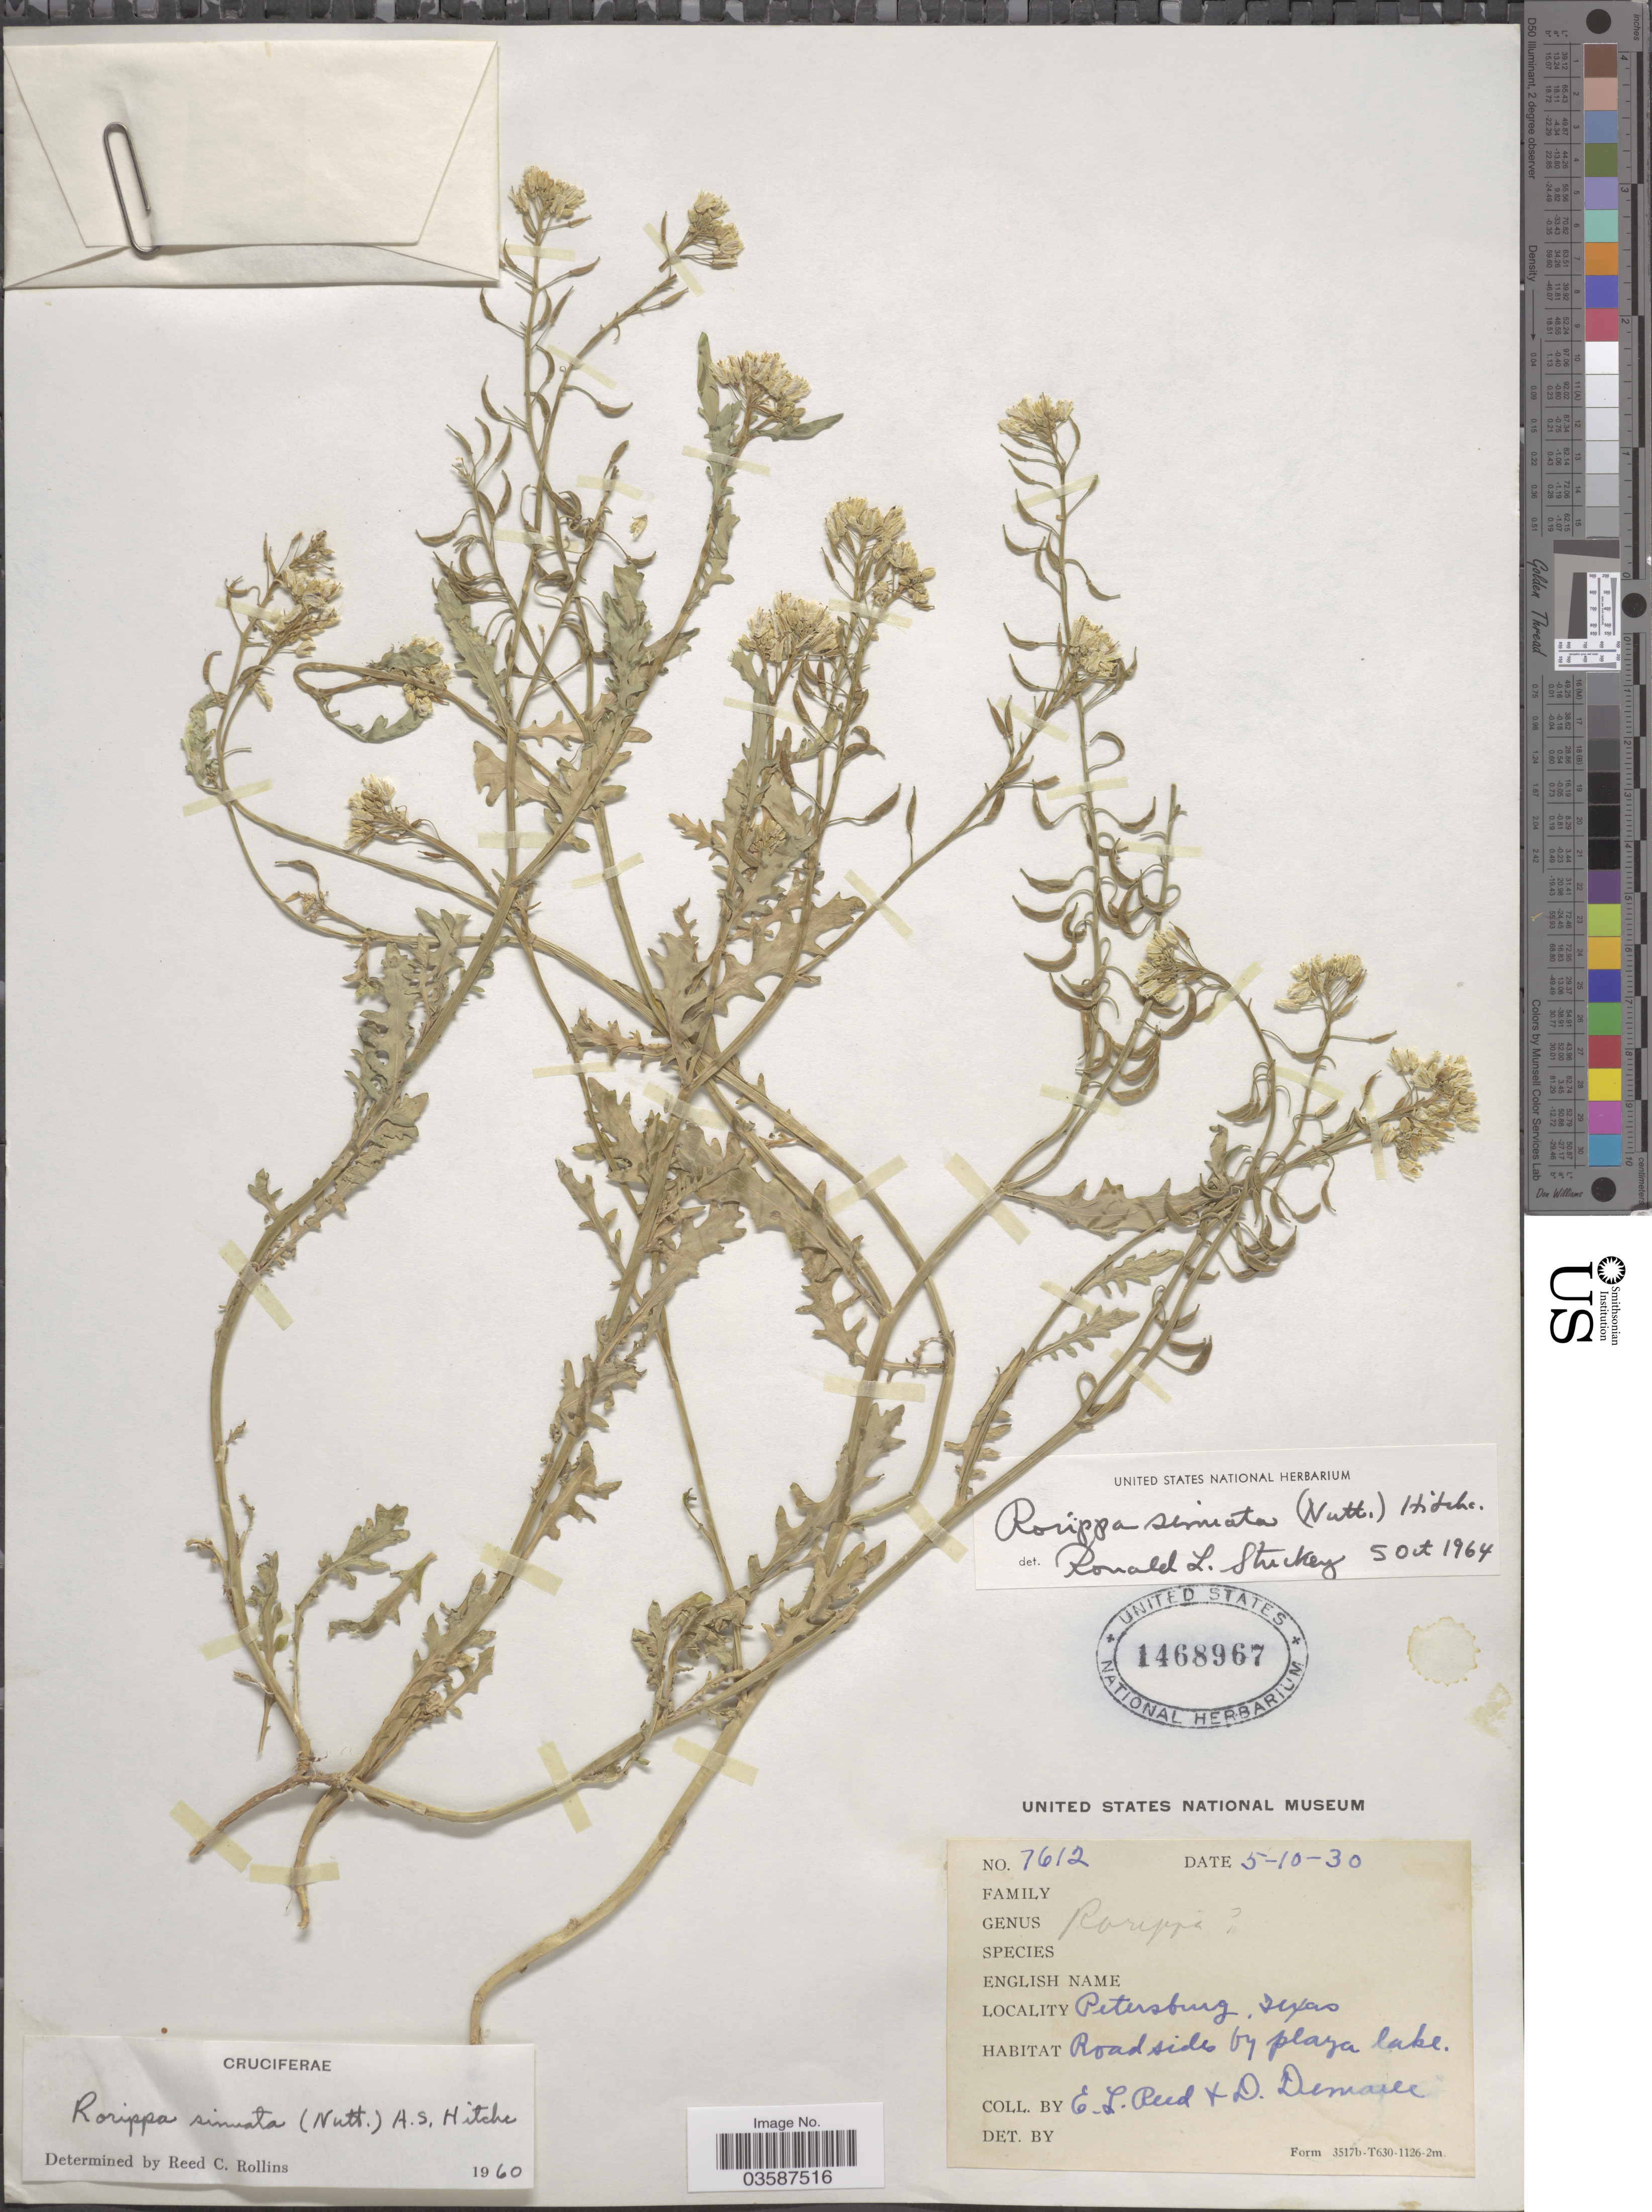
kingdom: Plantae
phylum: Tracheophyta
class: Magnoliopsida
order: Brassicales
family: Brassicaceae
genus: Rorippa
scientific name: Rorippa sinuata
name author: (Nutt.) Hitchc.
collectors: E. Reed & D. Demaree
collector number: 7612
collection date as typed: Transcribed d/m/y: 5/10/30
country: United States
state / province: Texas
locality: Petersburg. Roadside by Playa lake.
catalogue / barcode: US 1468967